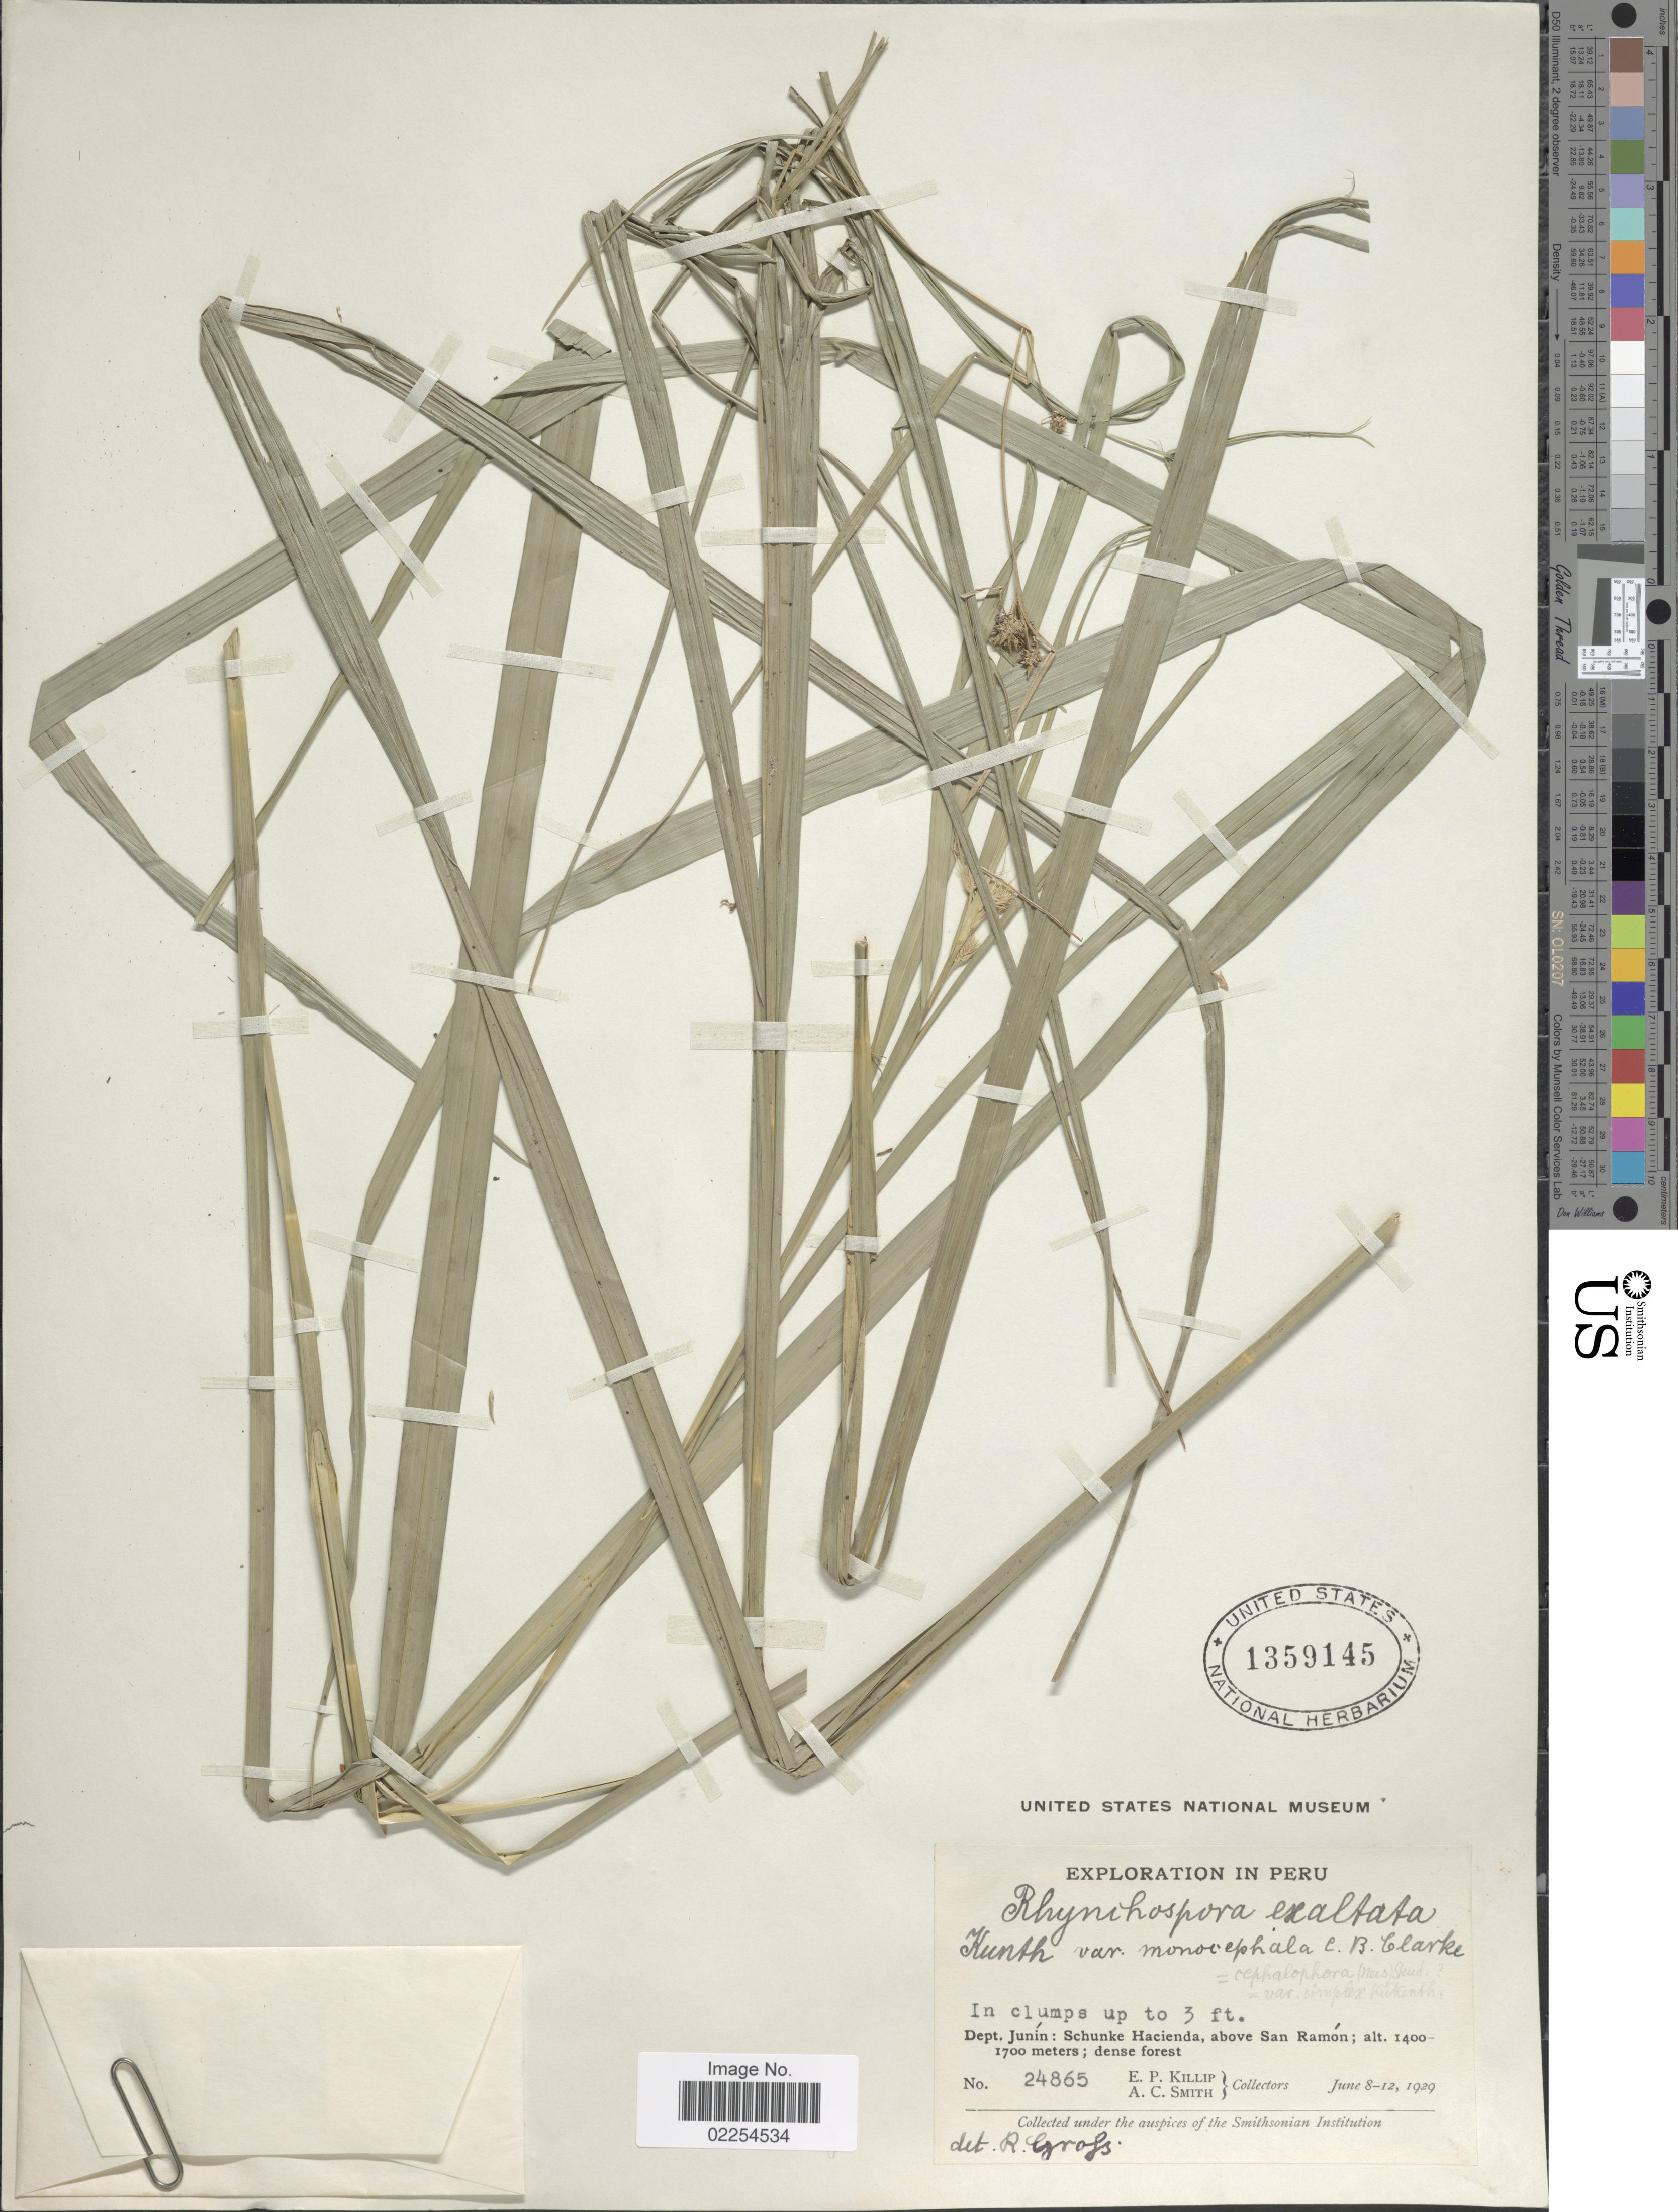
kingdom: Plantae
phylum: Tracheophyta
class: Liliopsida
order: Poales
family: Cyperaceae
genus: Rhynchospora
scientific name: Rhynchospora exaltata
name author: Kunth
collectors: E. P. Killip & A. C. Smith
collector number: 24865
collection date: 1929-06-08/1929-06-12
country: Peru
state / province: Junín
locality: Dept. Junín: Schunke Hacienda, above San Ramón; dense forest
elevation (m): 1400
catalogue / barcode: US 1359145